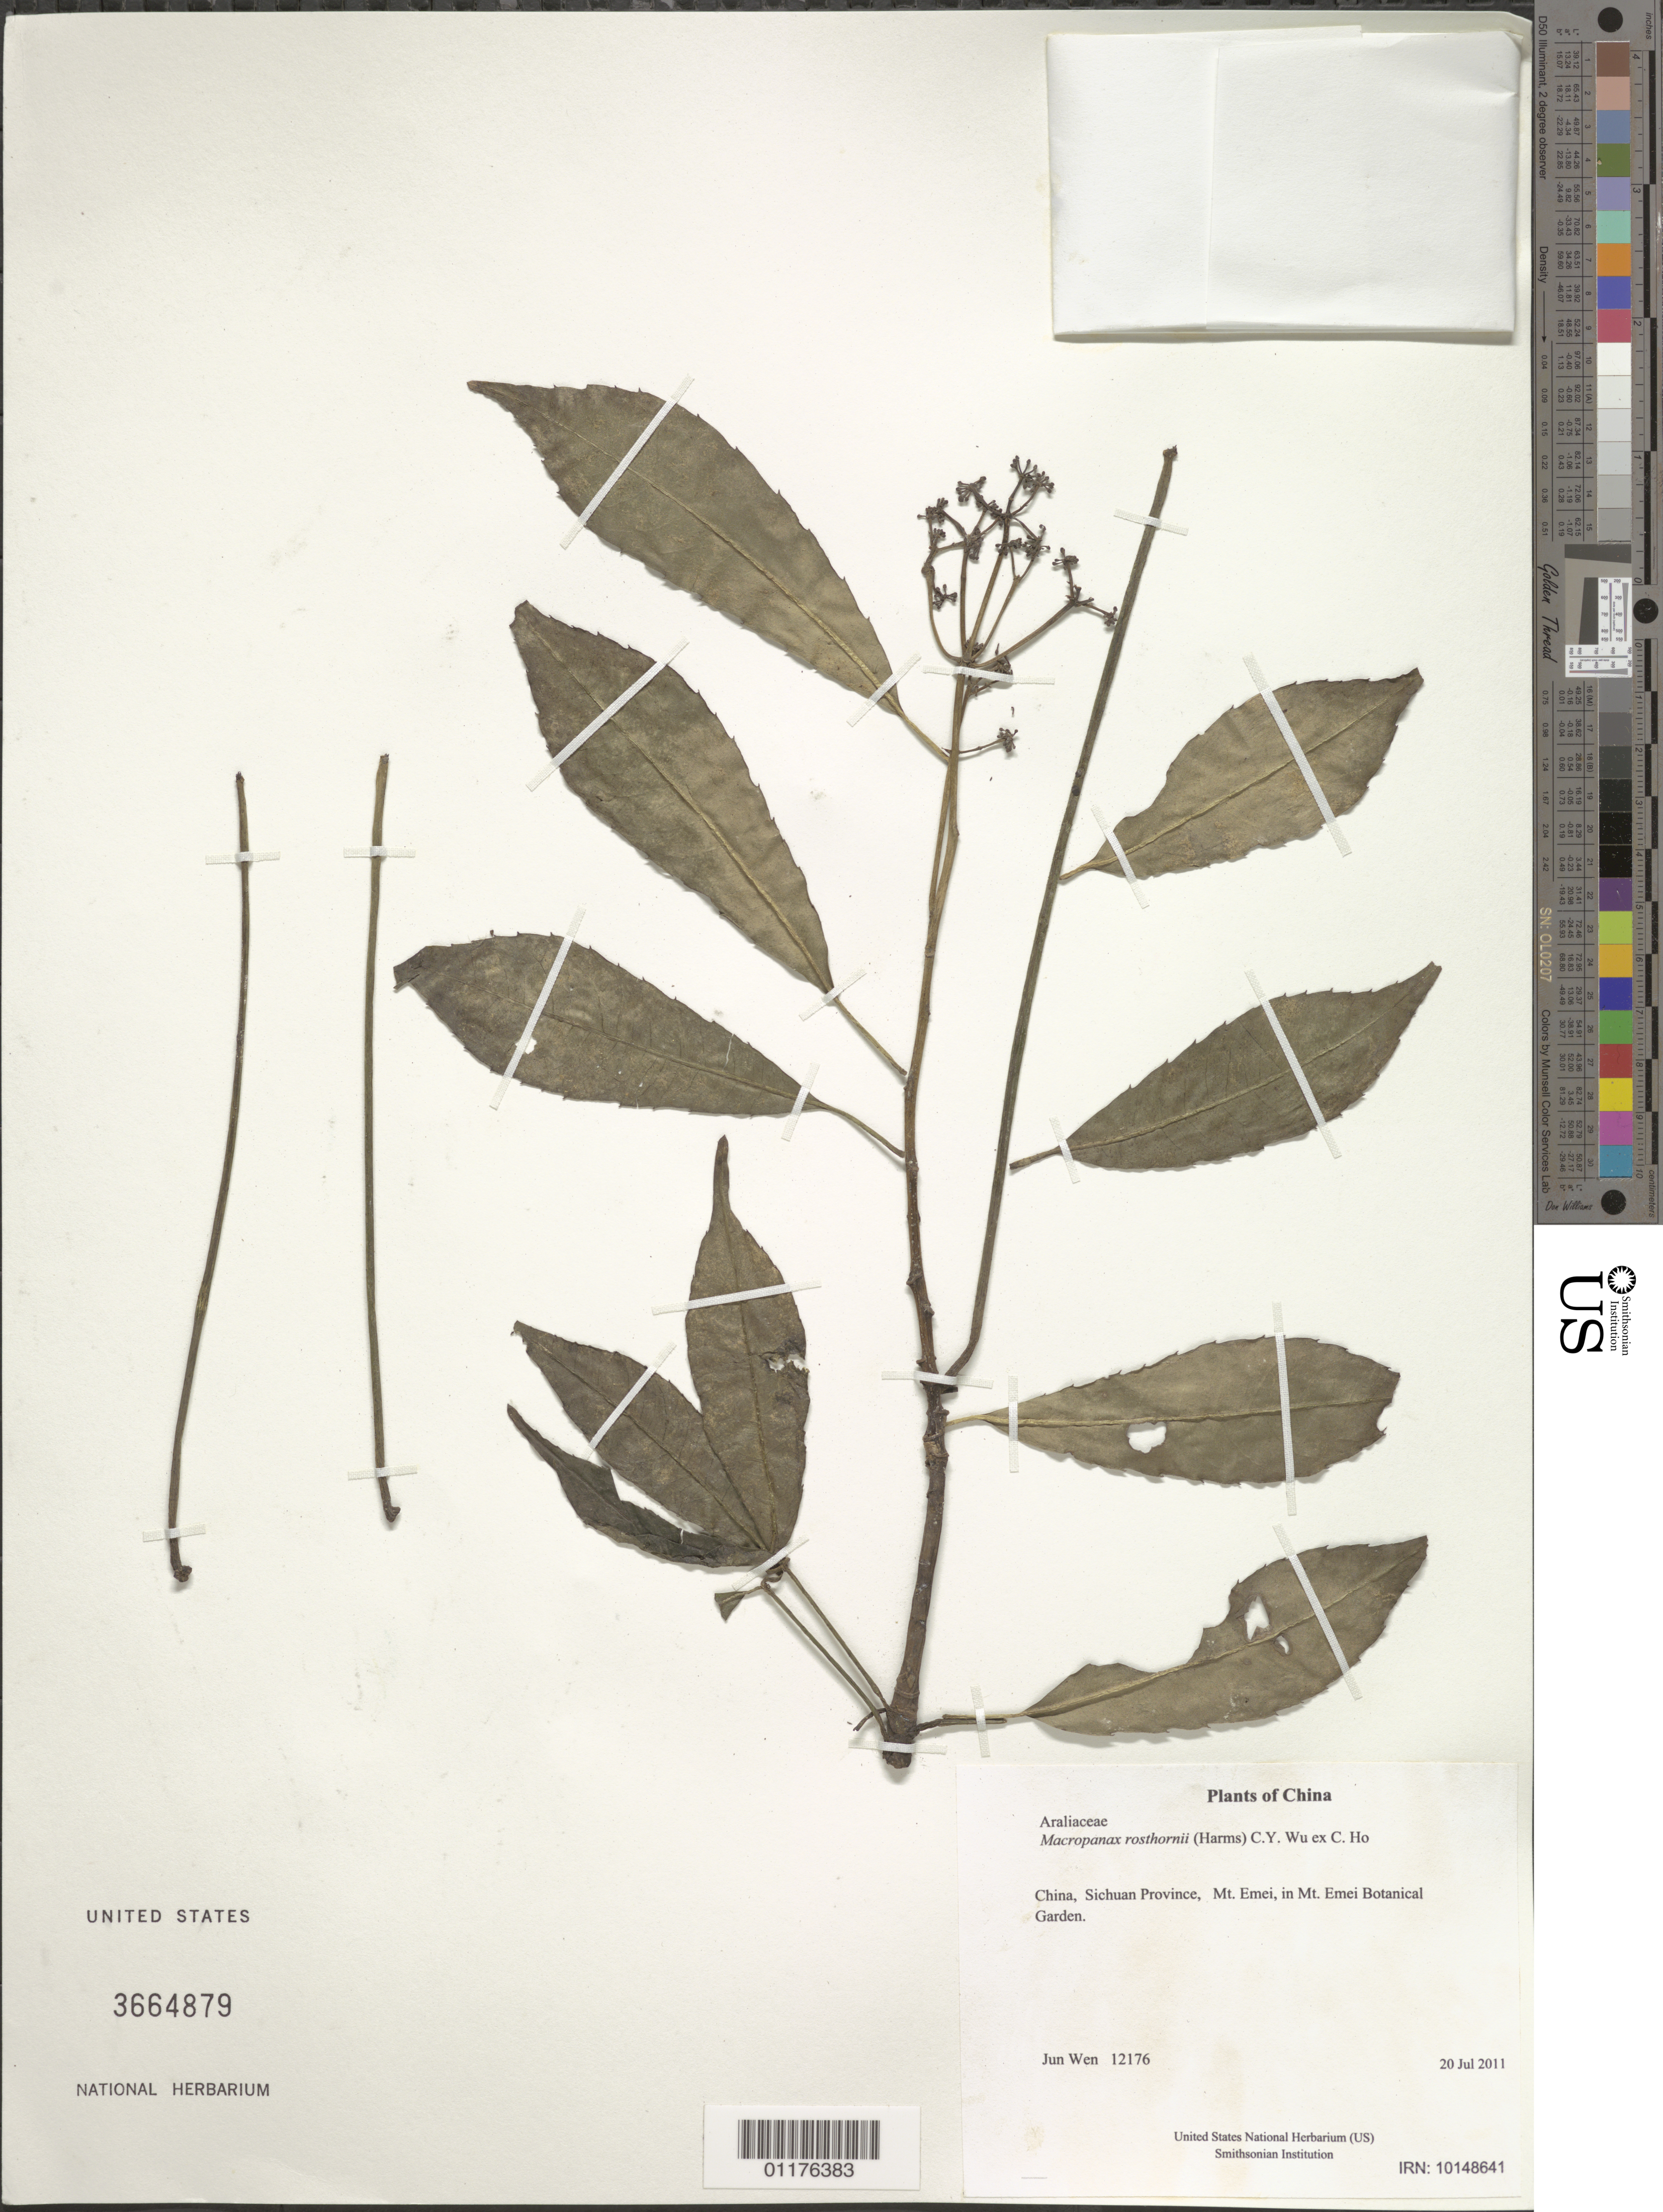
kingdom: Plantae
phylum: Tracheophyta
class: Magnoliopsida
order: Apiales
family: Araliaceae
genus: Macropanax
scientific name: Macropanax rosthornii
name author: (Harms) C.Y. Wu ex C. Ho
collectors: J. Wen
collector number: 12176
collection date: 2011-07-20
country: China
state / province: Sichuan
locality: Mt. Emei, in Mt. Emei Botanical Garden.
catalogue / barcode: US 3664879